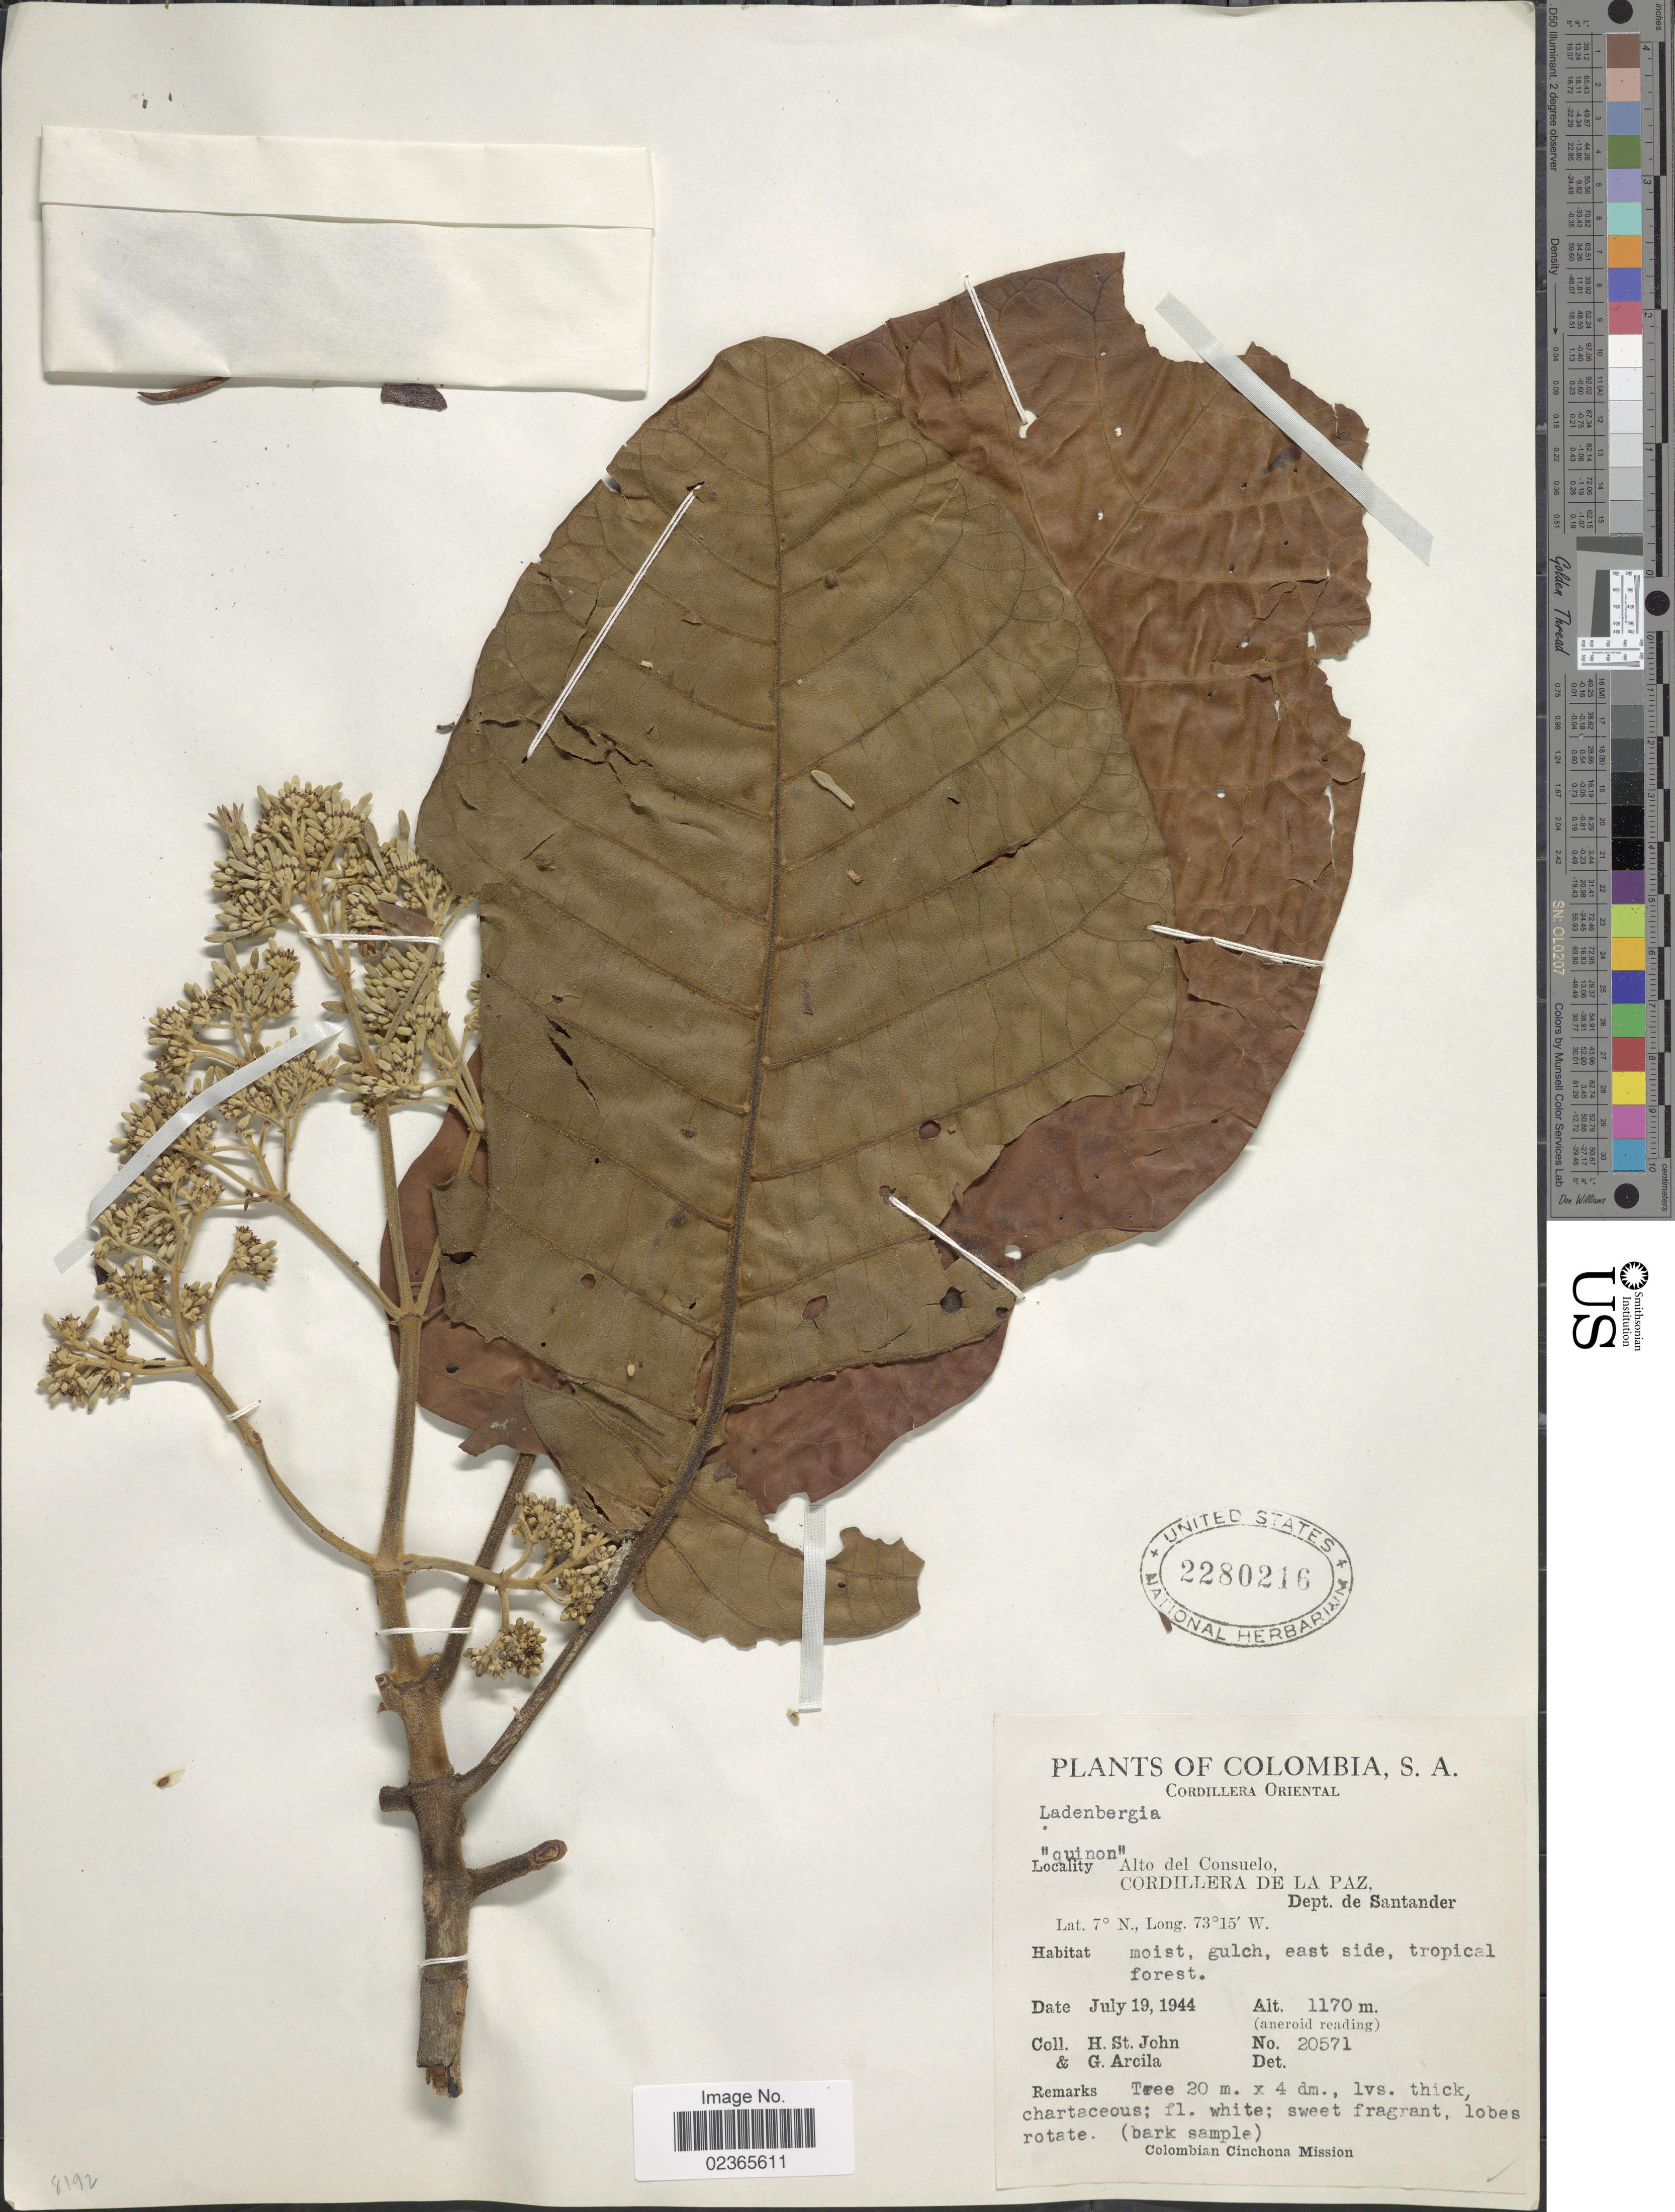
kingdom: Plantae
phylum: Tracheophyta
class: Magnoliopsida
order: Gentianales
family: Rubiaceae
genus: Ladenbergia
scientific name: Ladenbergia sp.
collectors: H. St. John & G. Arcila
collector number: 20571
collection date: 1944-07-19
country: Colombia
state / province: Santander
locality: Cordillera Oriental, Alto del Consuelo, Cordillera de La Paz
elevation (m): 1170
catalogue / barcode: US 2280216